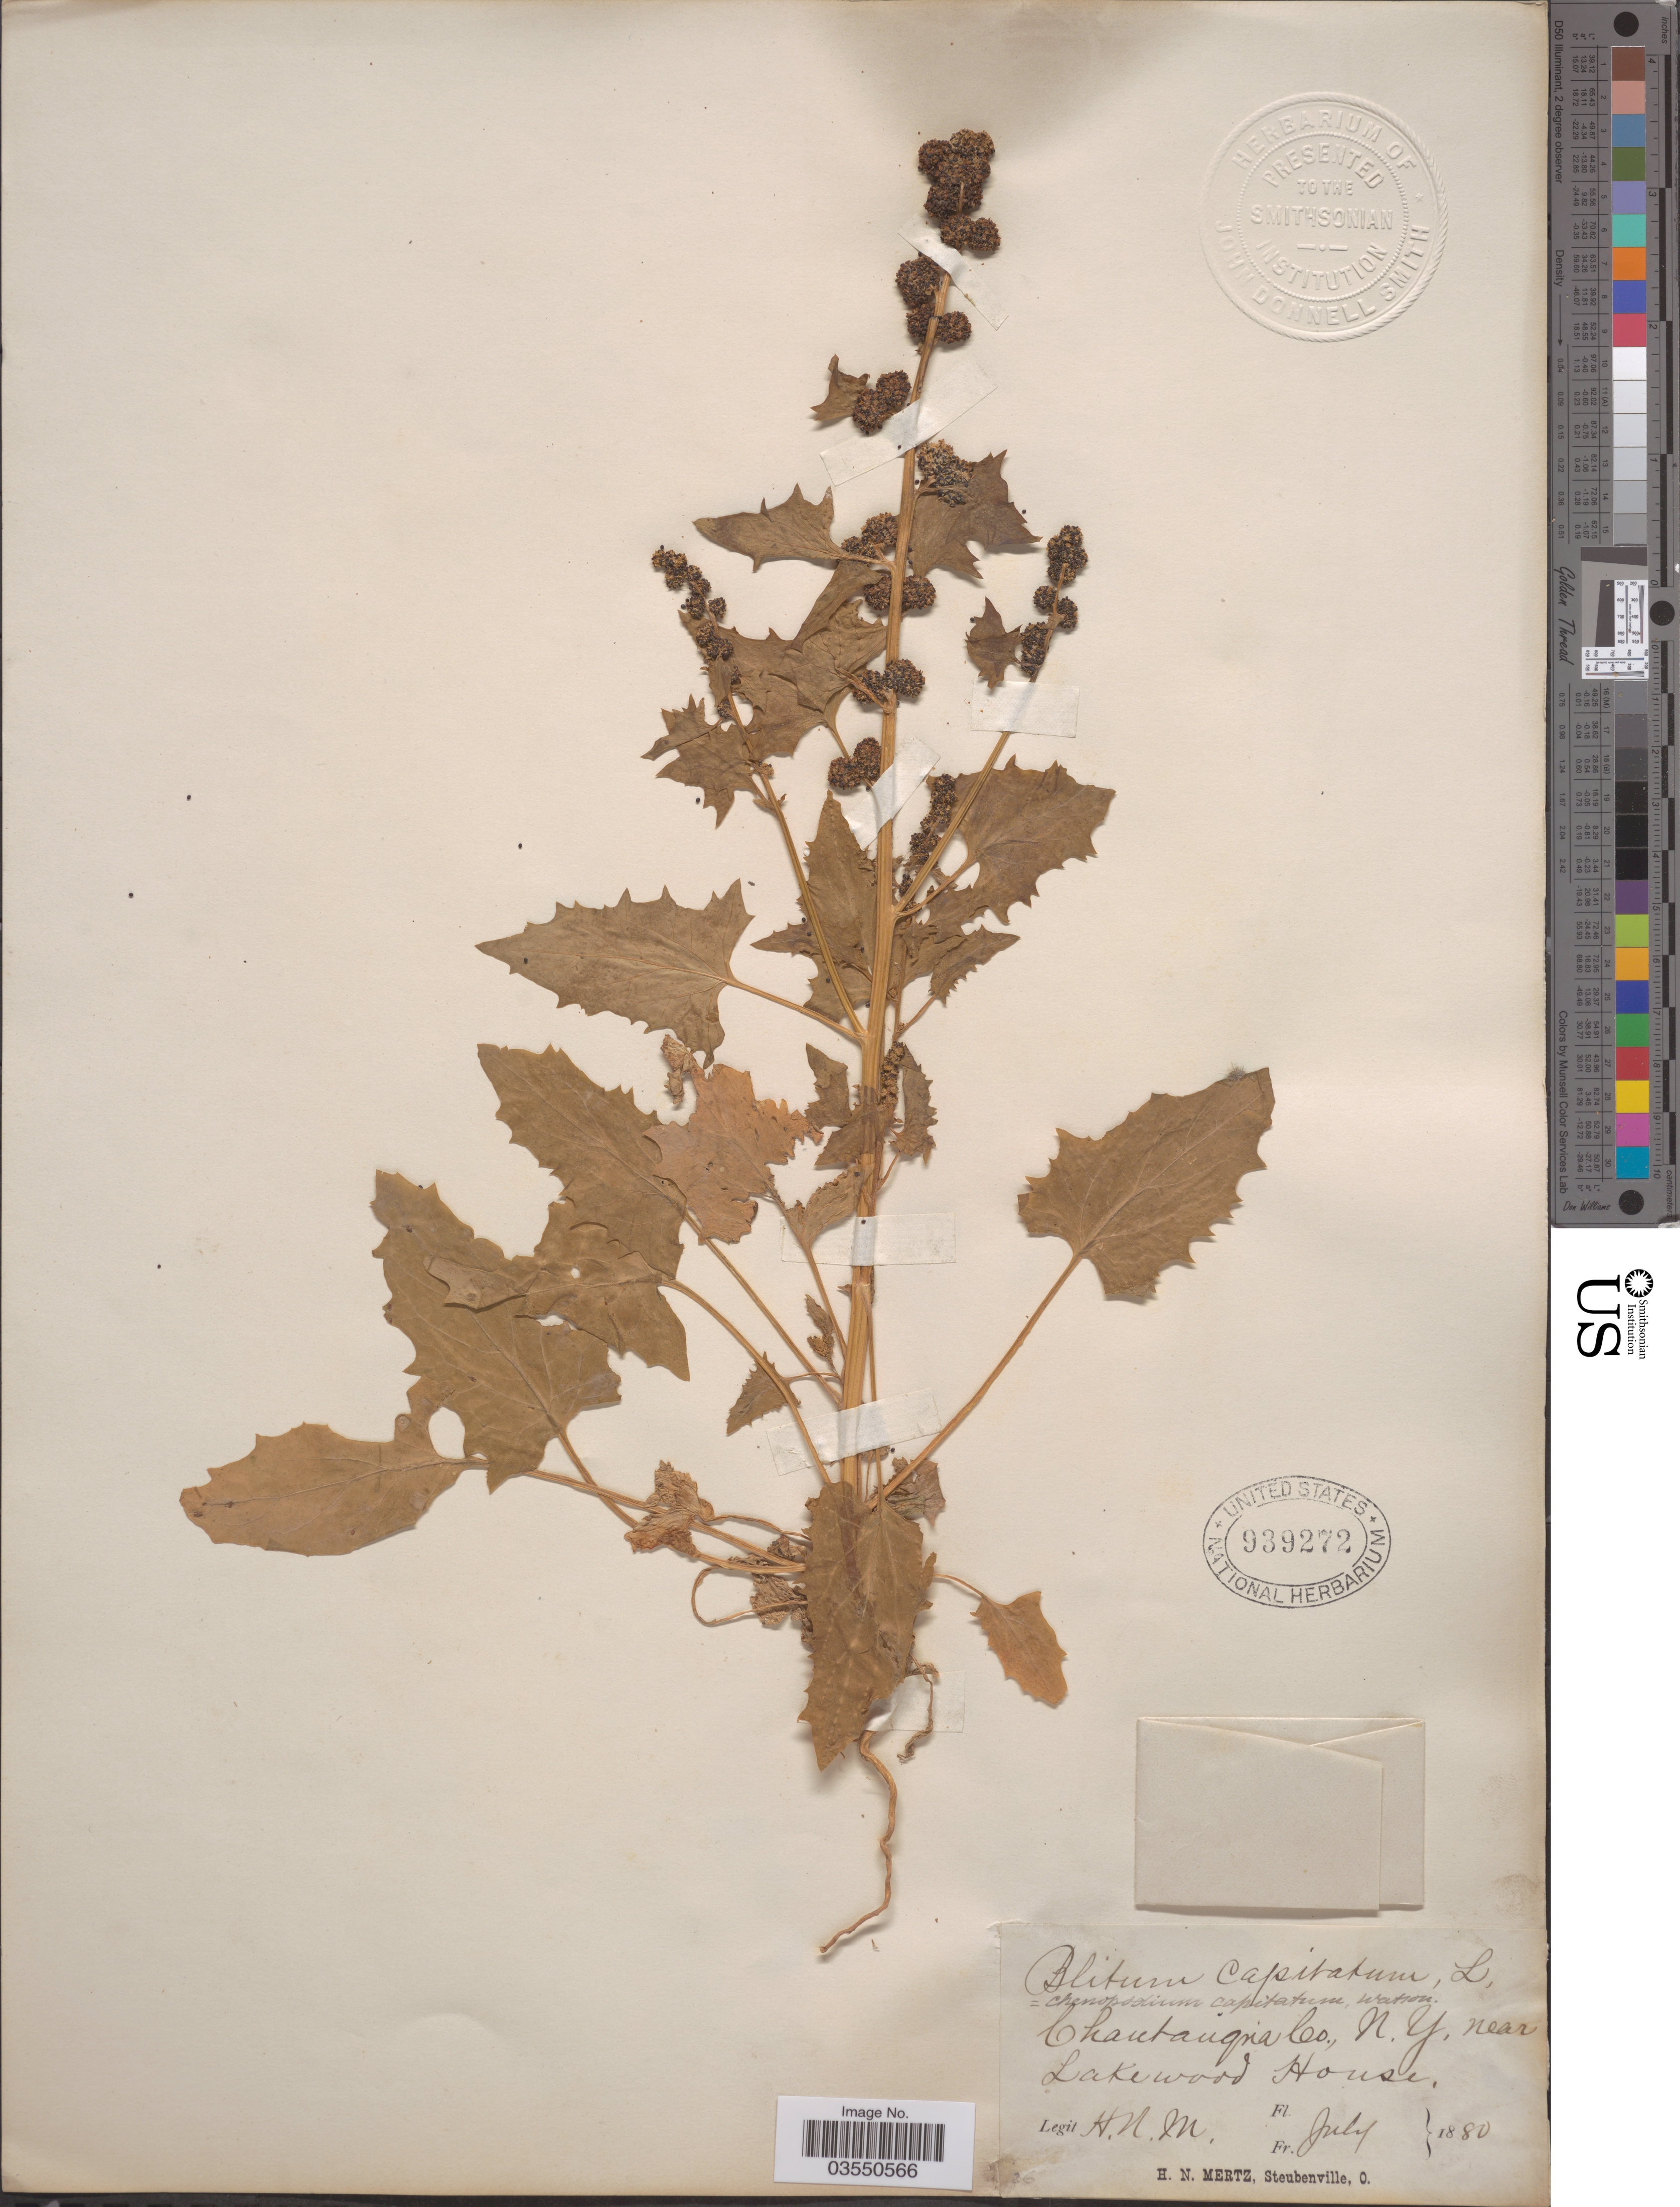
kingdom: Plantae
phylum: Tracheophyta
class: Magnoliopsida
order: Caryophyllales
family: Amaranthaceae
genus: Blitum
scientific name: Blitum capitatum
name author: L.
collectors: H. Mertz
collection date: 1880-07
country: United States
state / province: New York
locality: Chautauqua Co., near Lake wood House.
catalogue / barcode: US 939272